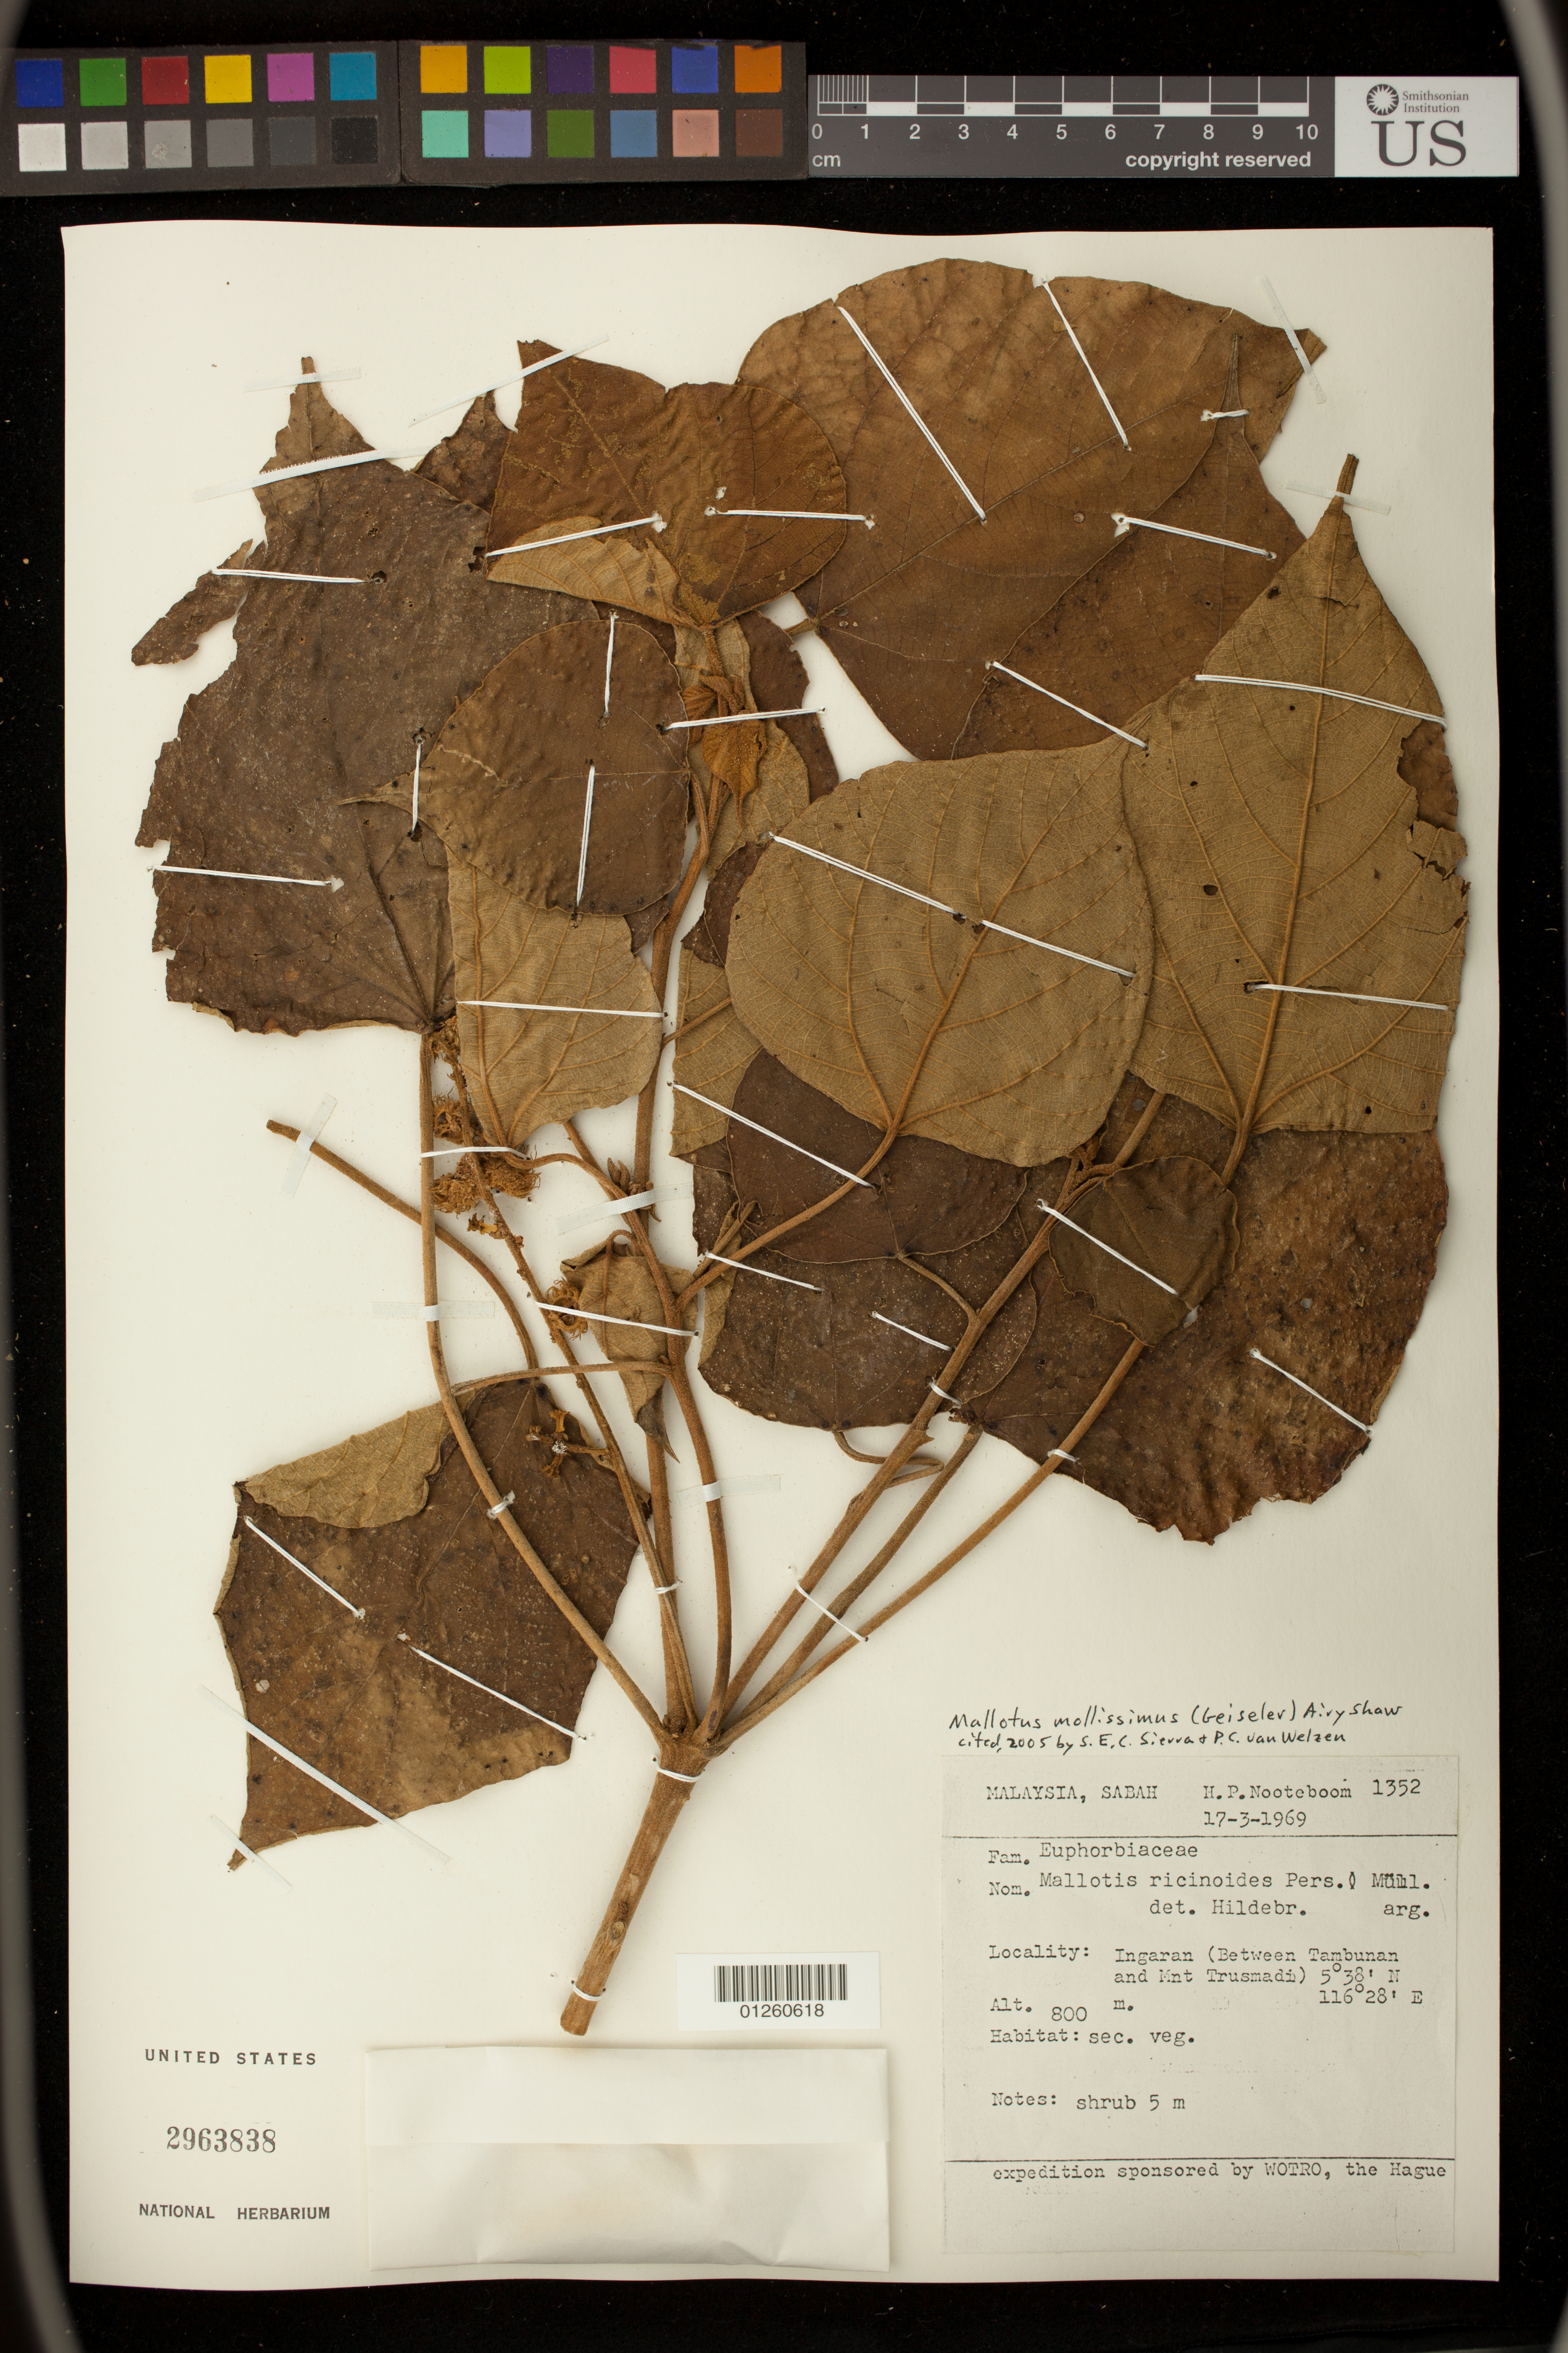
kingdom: Plantae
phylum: Tracheophyta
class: Magnoliopsida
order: Malpighiales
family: Euphorbiaceae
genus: Mallotus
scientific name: Mallotus mollissimus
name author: (Geiseler) Airy Shaw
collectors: H. P. Nooteboom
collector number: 1352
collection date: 1969-03-17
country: Malaysia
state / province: Sabah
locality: Ingaran (Between Tambunan and Mnt Trusmadi)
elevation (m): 800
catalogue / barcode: US 2963838